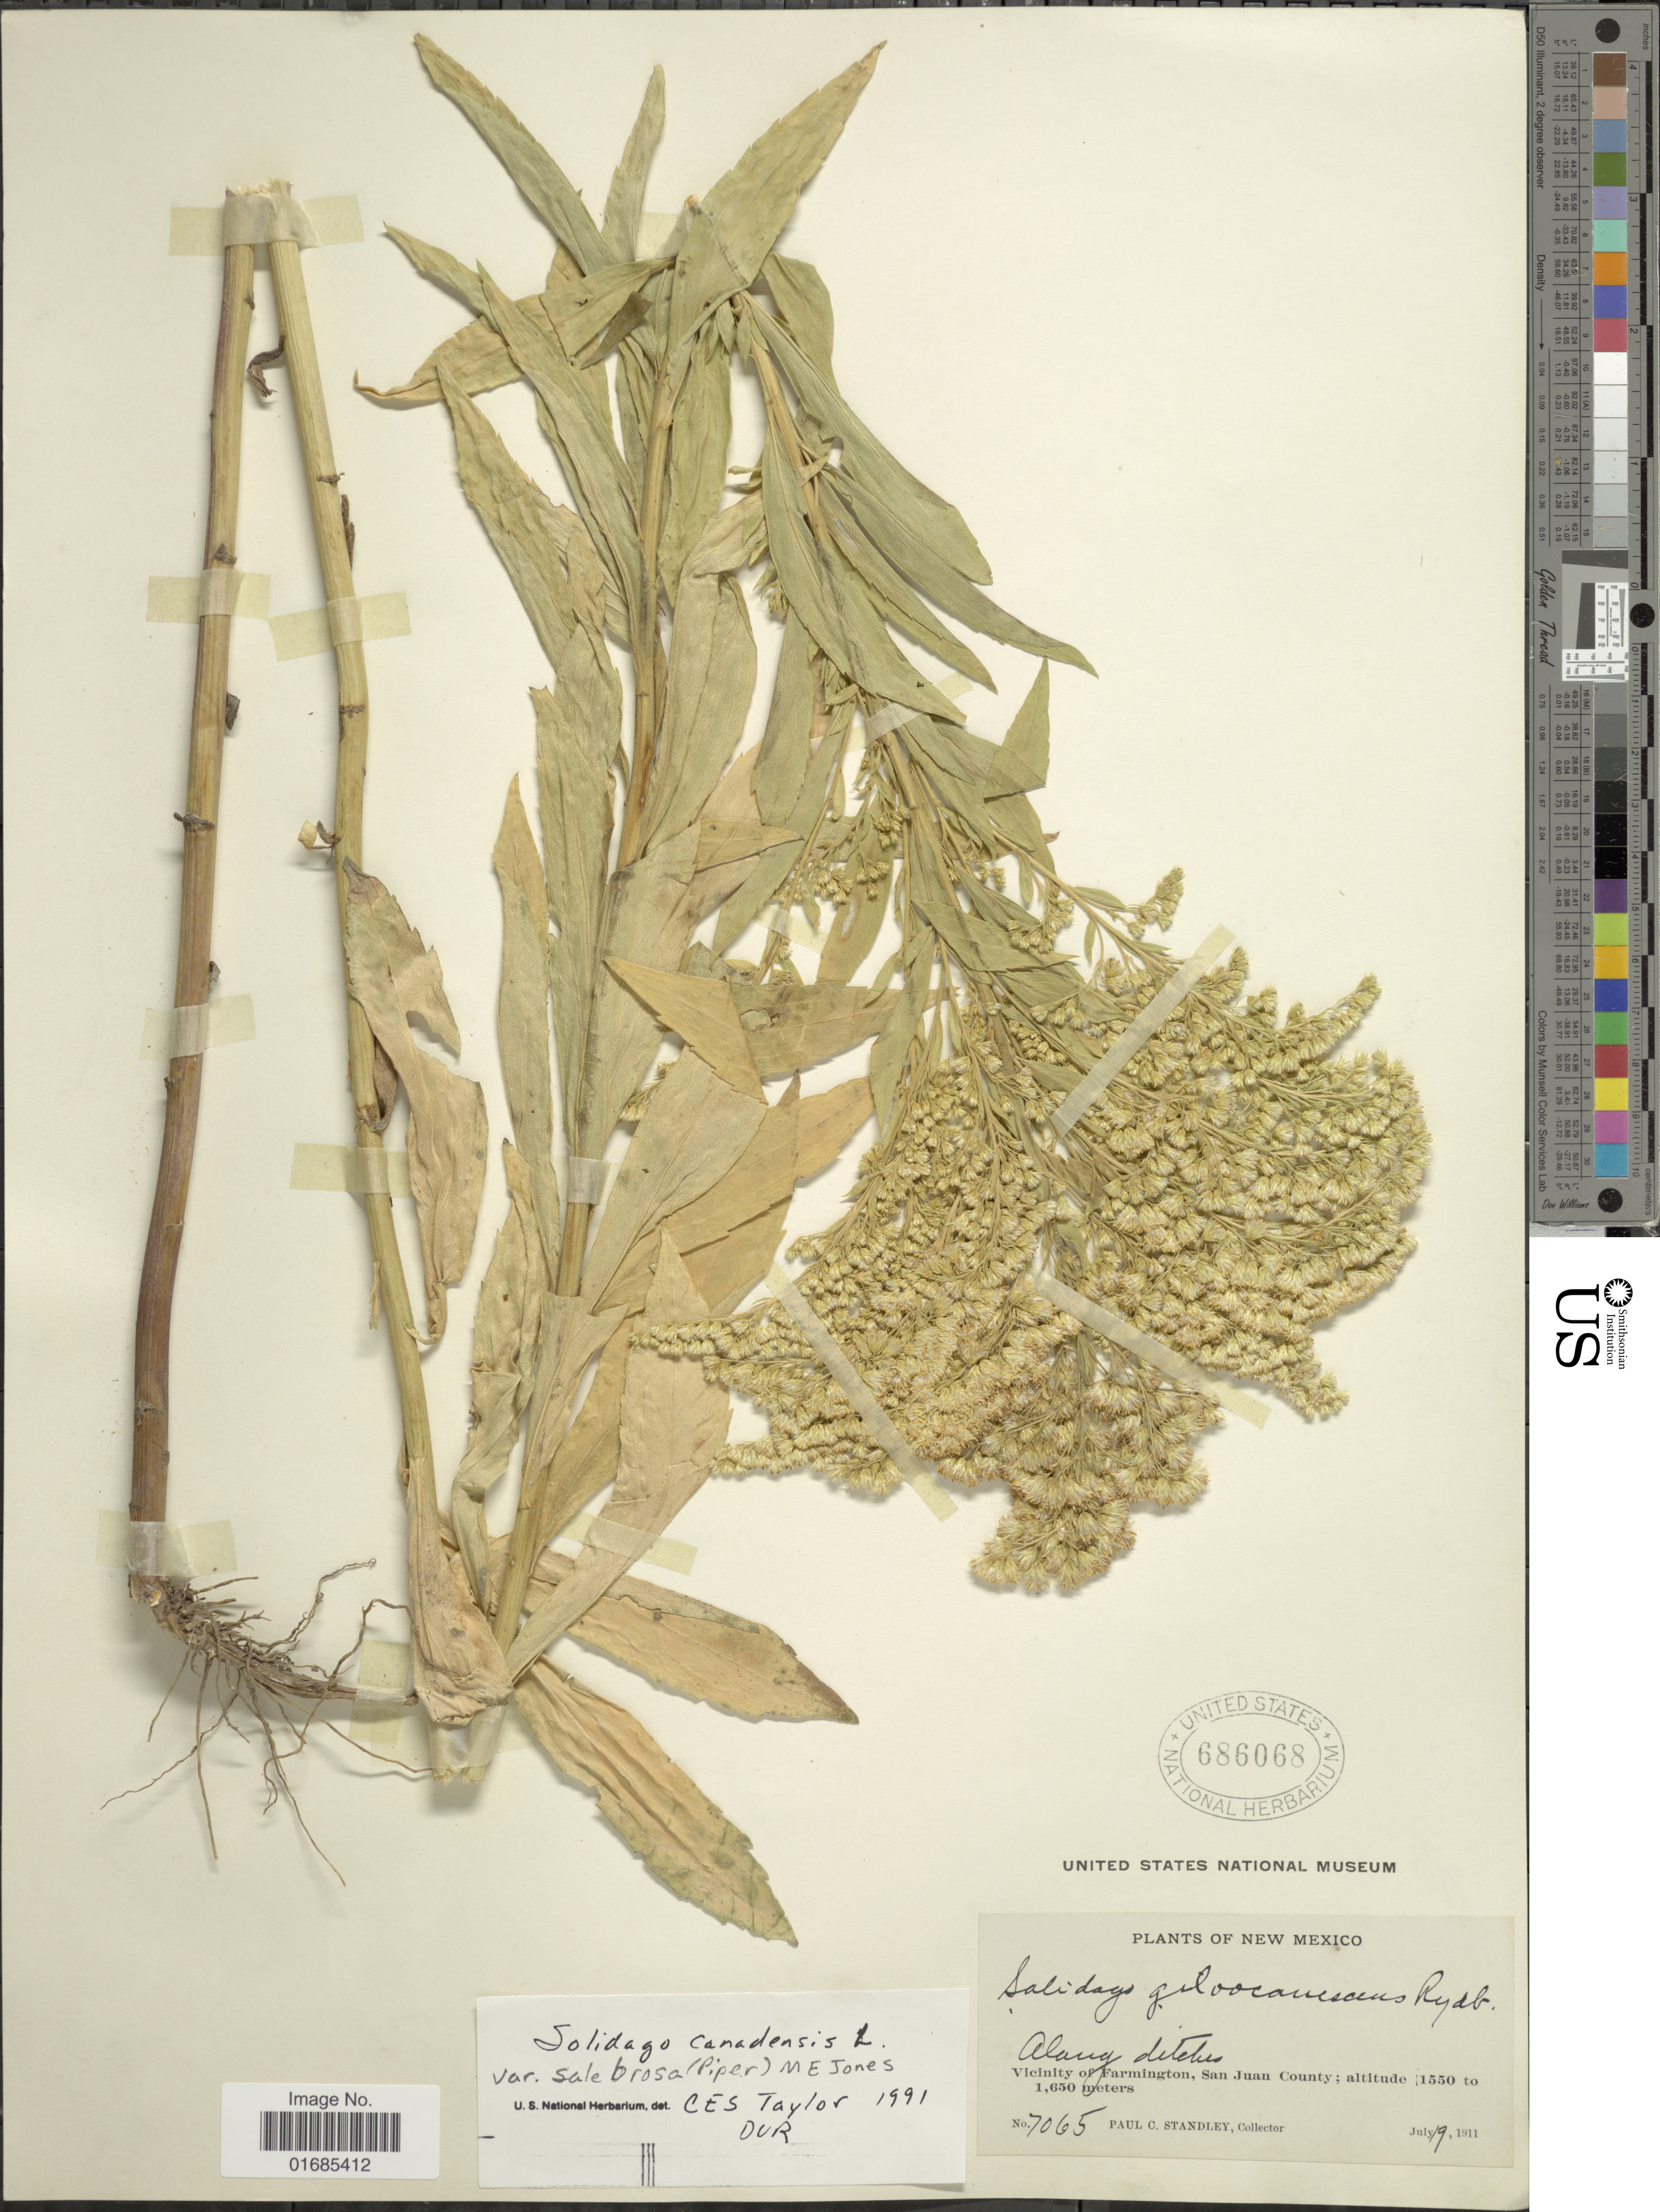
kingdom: Plantae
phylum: Tracheophyta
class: Magnoliopsida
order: Asterales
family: Asteraceae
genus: Solidago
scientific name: Solidago canadensis var. salebrosa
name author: (Piper) M.E. Jones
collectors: P. C. Standley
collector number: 7065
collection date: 1911-07-19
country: United States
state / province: New Mexico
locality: Along ditches, Vicinity of Farmington, San Juan County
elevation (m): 1550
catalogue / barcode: US 686068